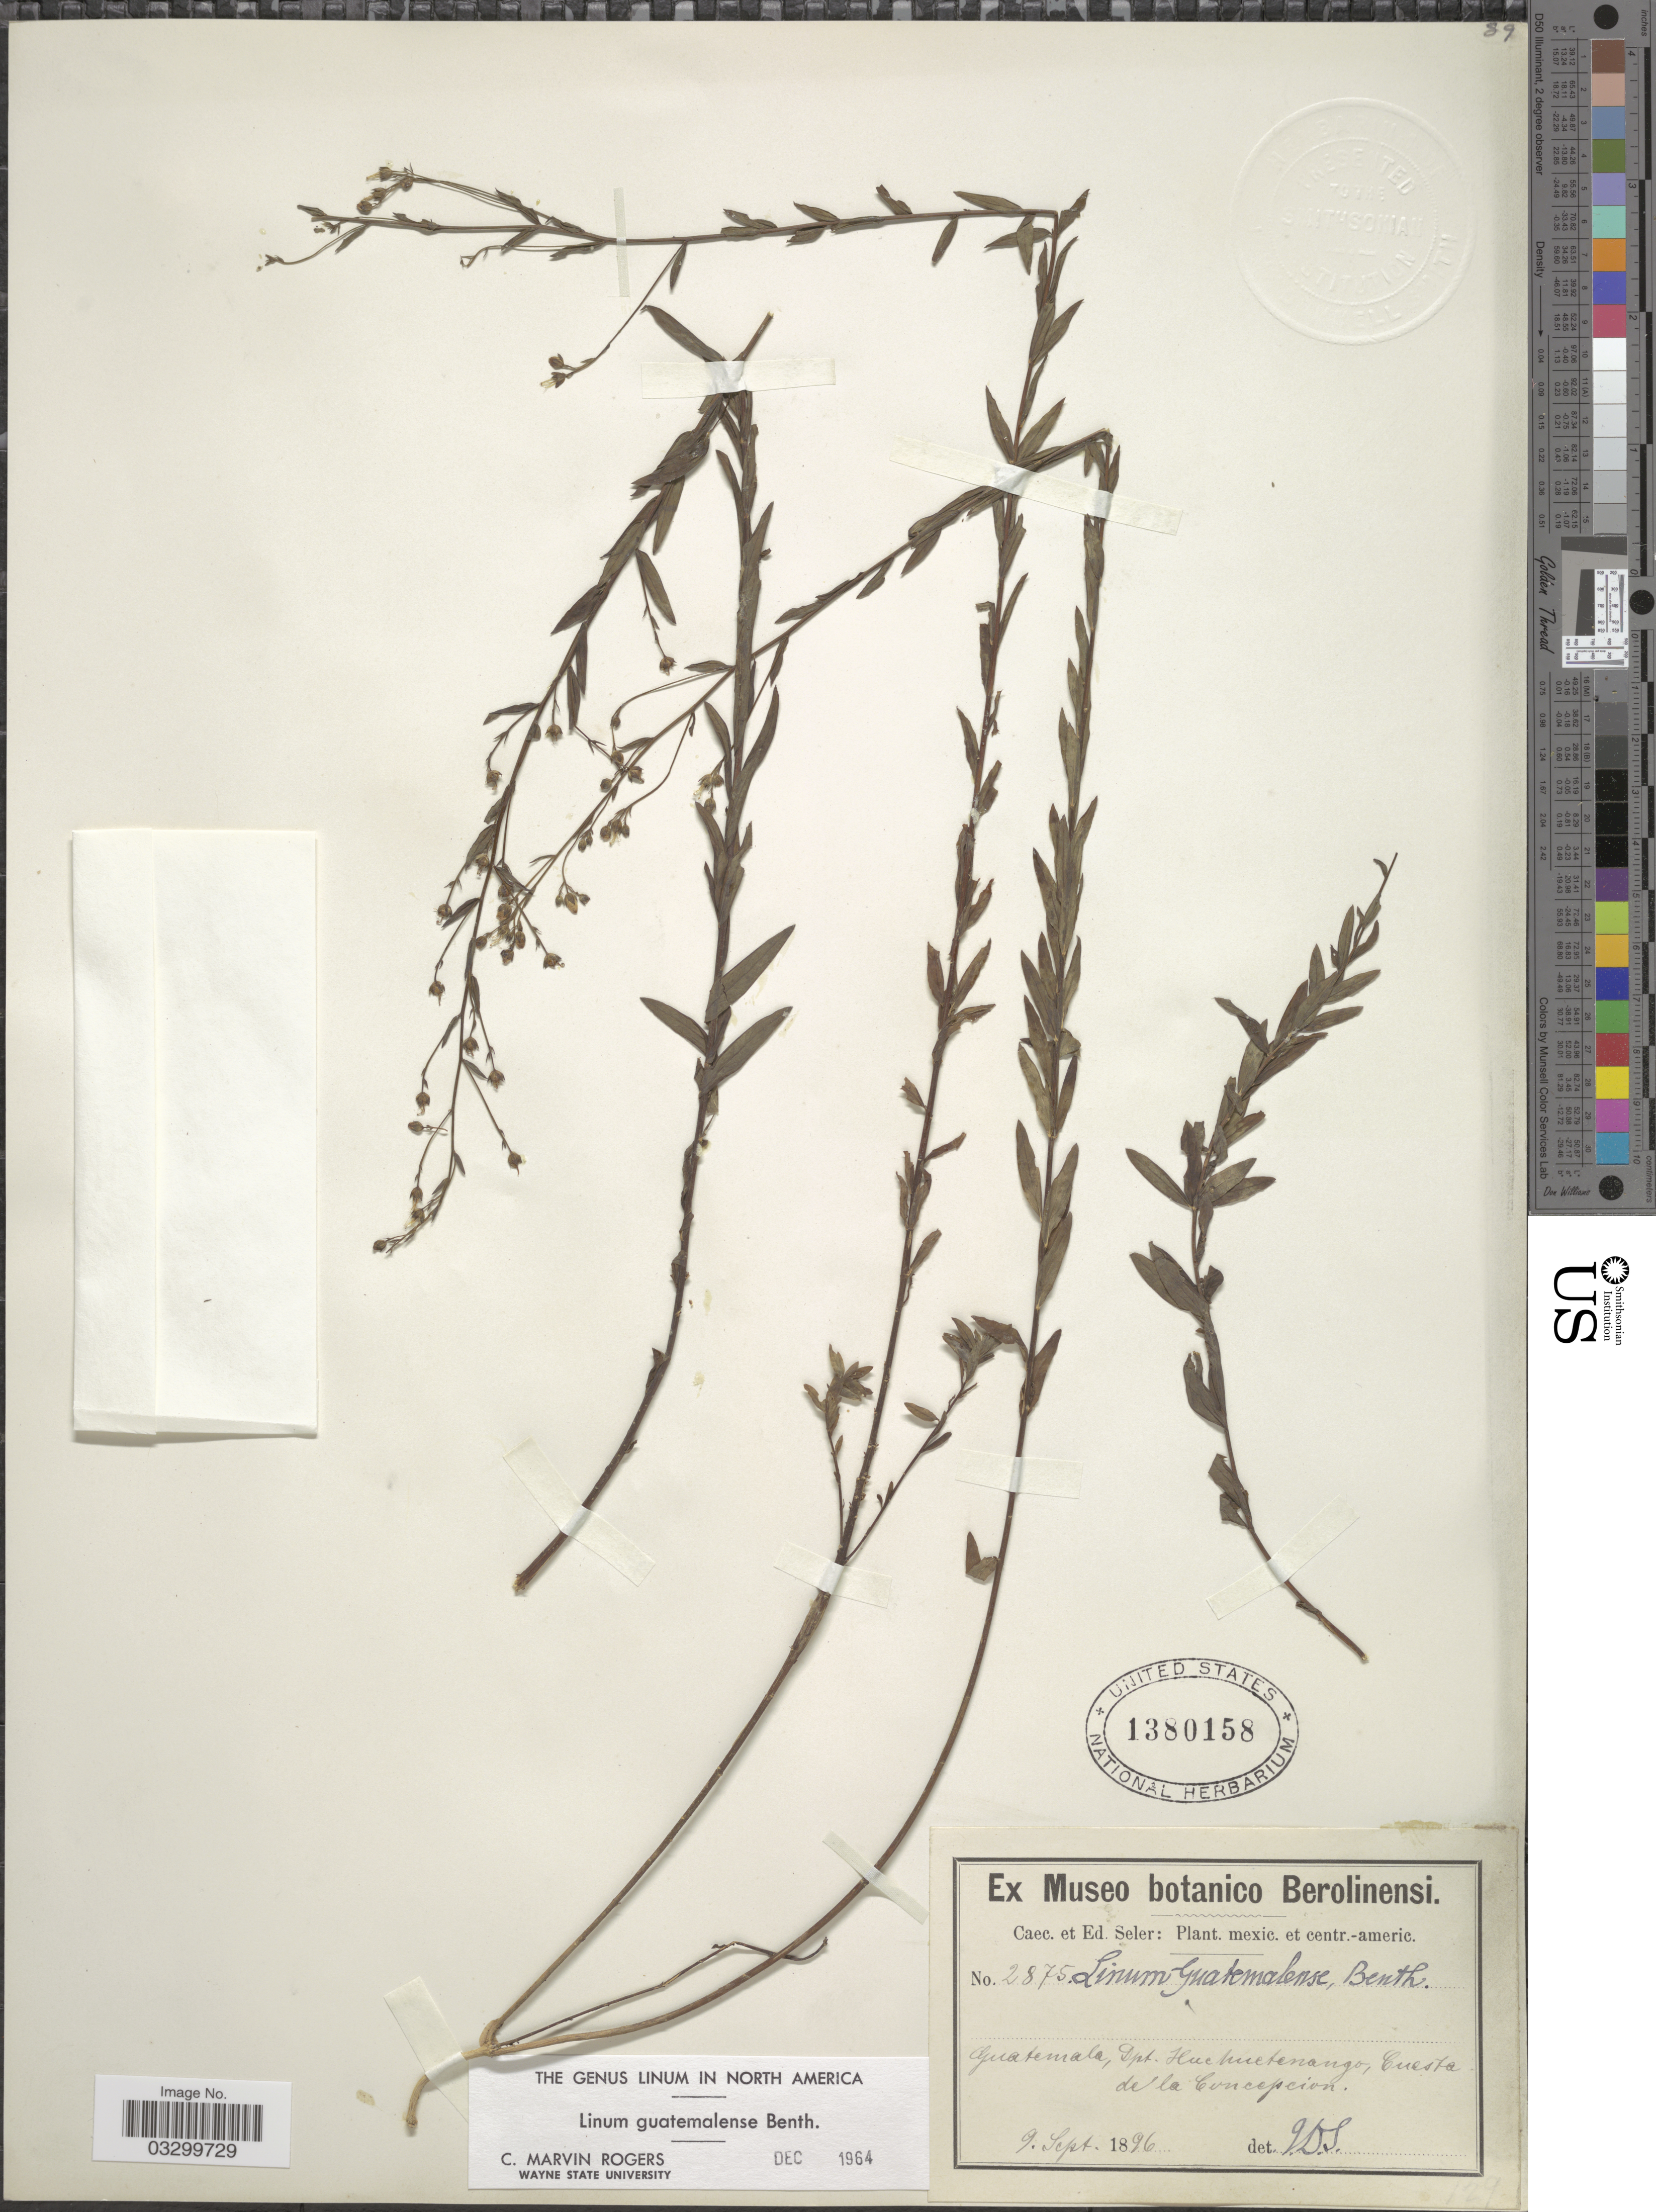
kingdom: Plantae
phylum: Tracheophyta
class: Magnoliopsida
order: Malpighiales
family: Linaceae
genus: Linum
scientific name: Linum guatemalense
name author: Benth.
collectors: ex Caec. et Ed Seler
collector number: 2875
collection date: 1896-09-09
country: Guatemala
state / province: Huehuetenango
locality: Dpt. Huehuetenango, Cuesta de la Concepcion.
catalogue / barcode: US 1380158